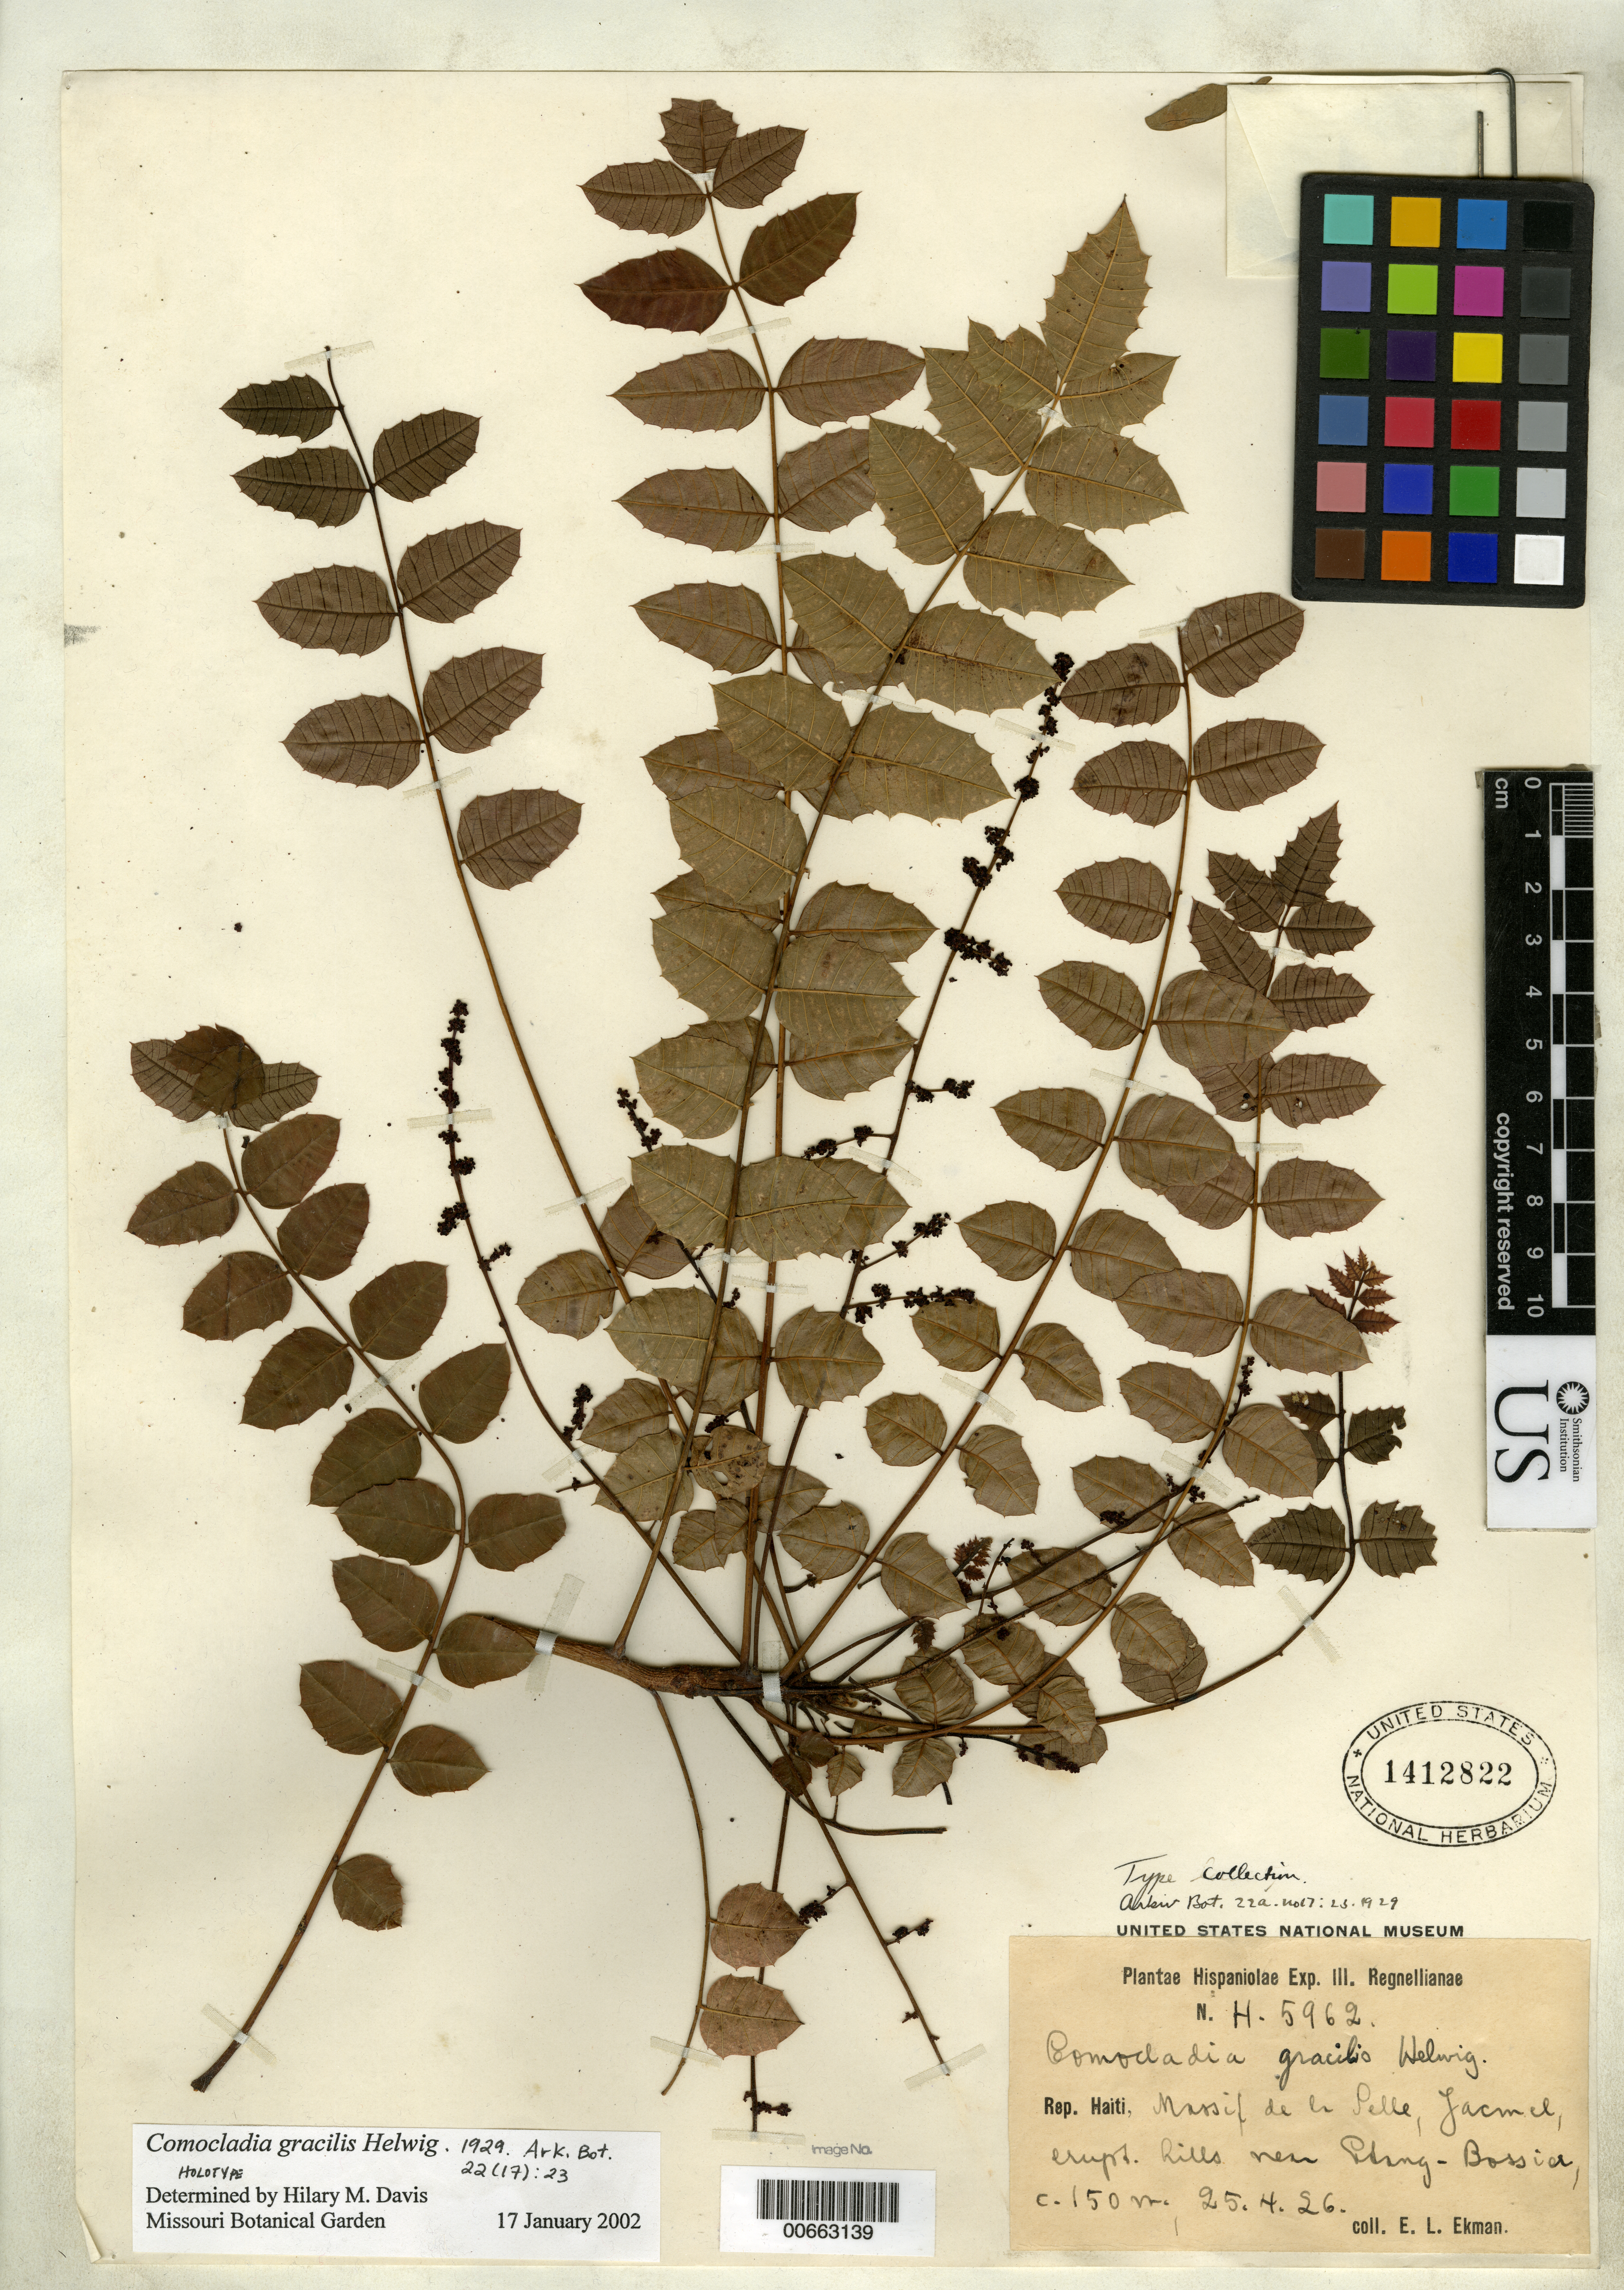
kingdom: Plantae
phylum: Tracheophyta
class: Magnoliopsida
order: Sapindales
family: Anacardiaceae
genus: Comocladia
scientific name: Comocladia gracilis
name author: Helwig in Urb.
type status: Isotype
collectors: E. L. Ekman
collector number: H 5962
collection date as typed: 25 Apr 1926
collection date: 1926-04-25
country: Haiti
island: Hispaniola Island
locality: Massif de La Selle, prope Jacmel, Etang Bossier.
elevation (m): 150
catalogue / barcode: US 1412822